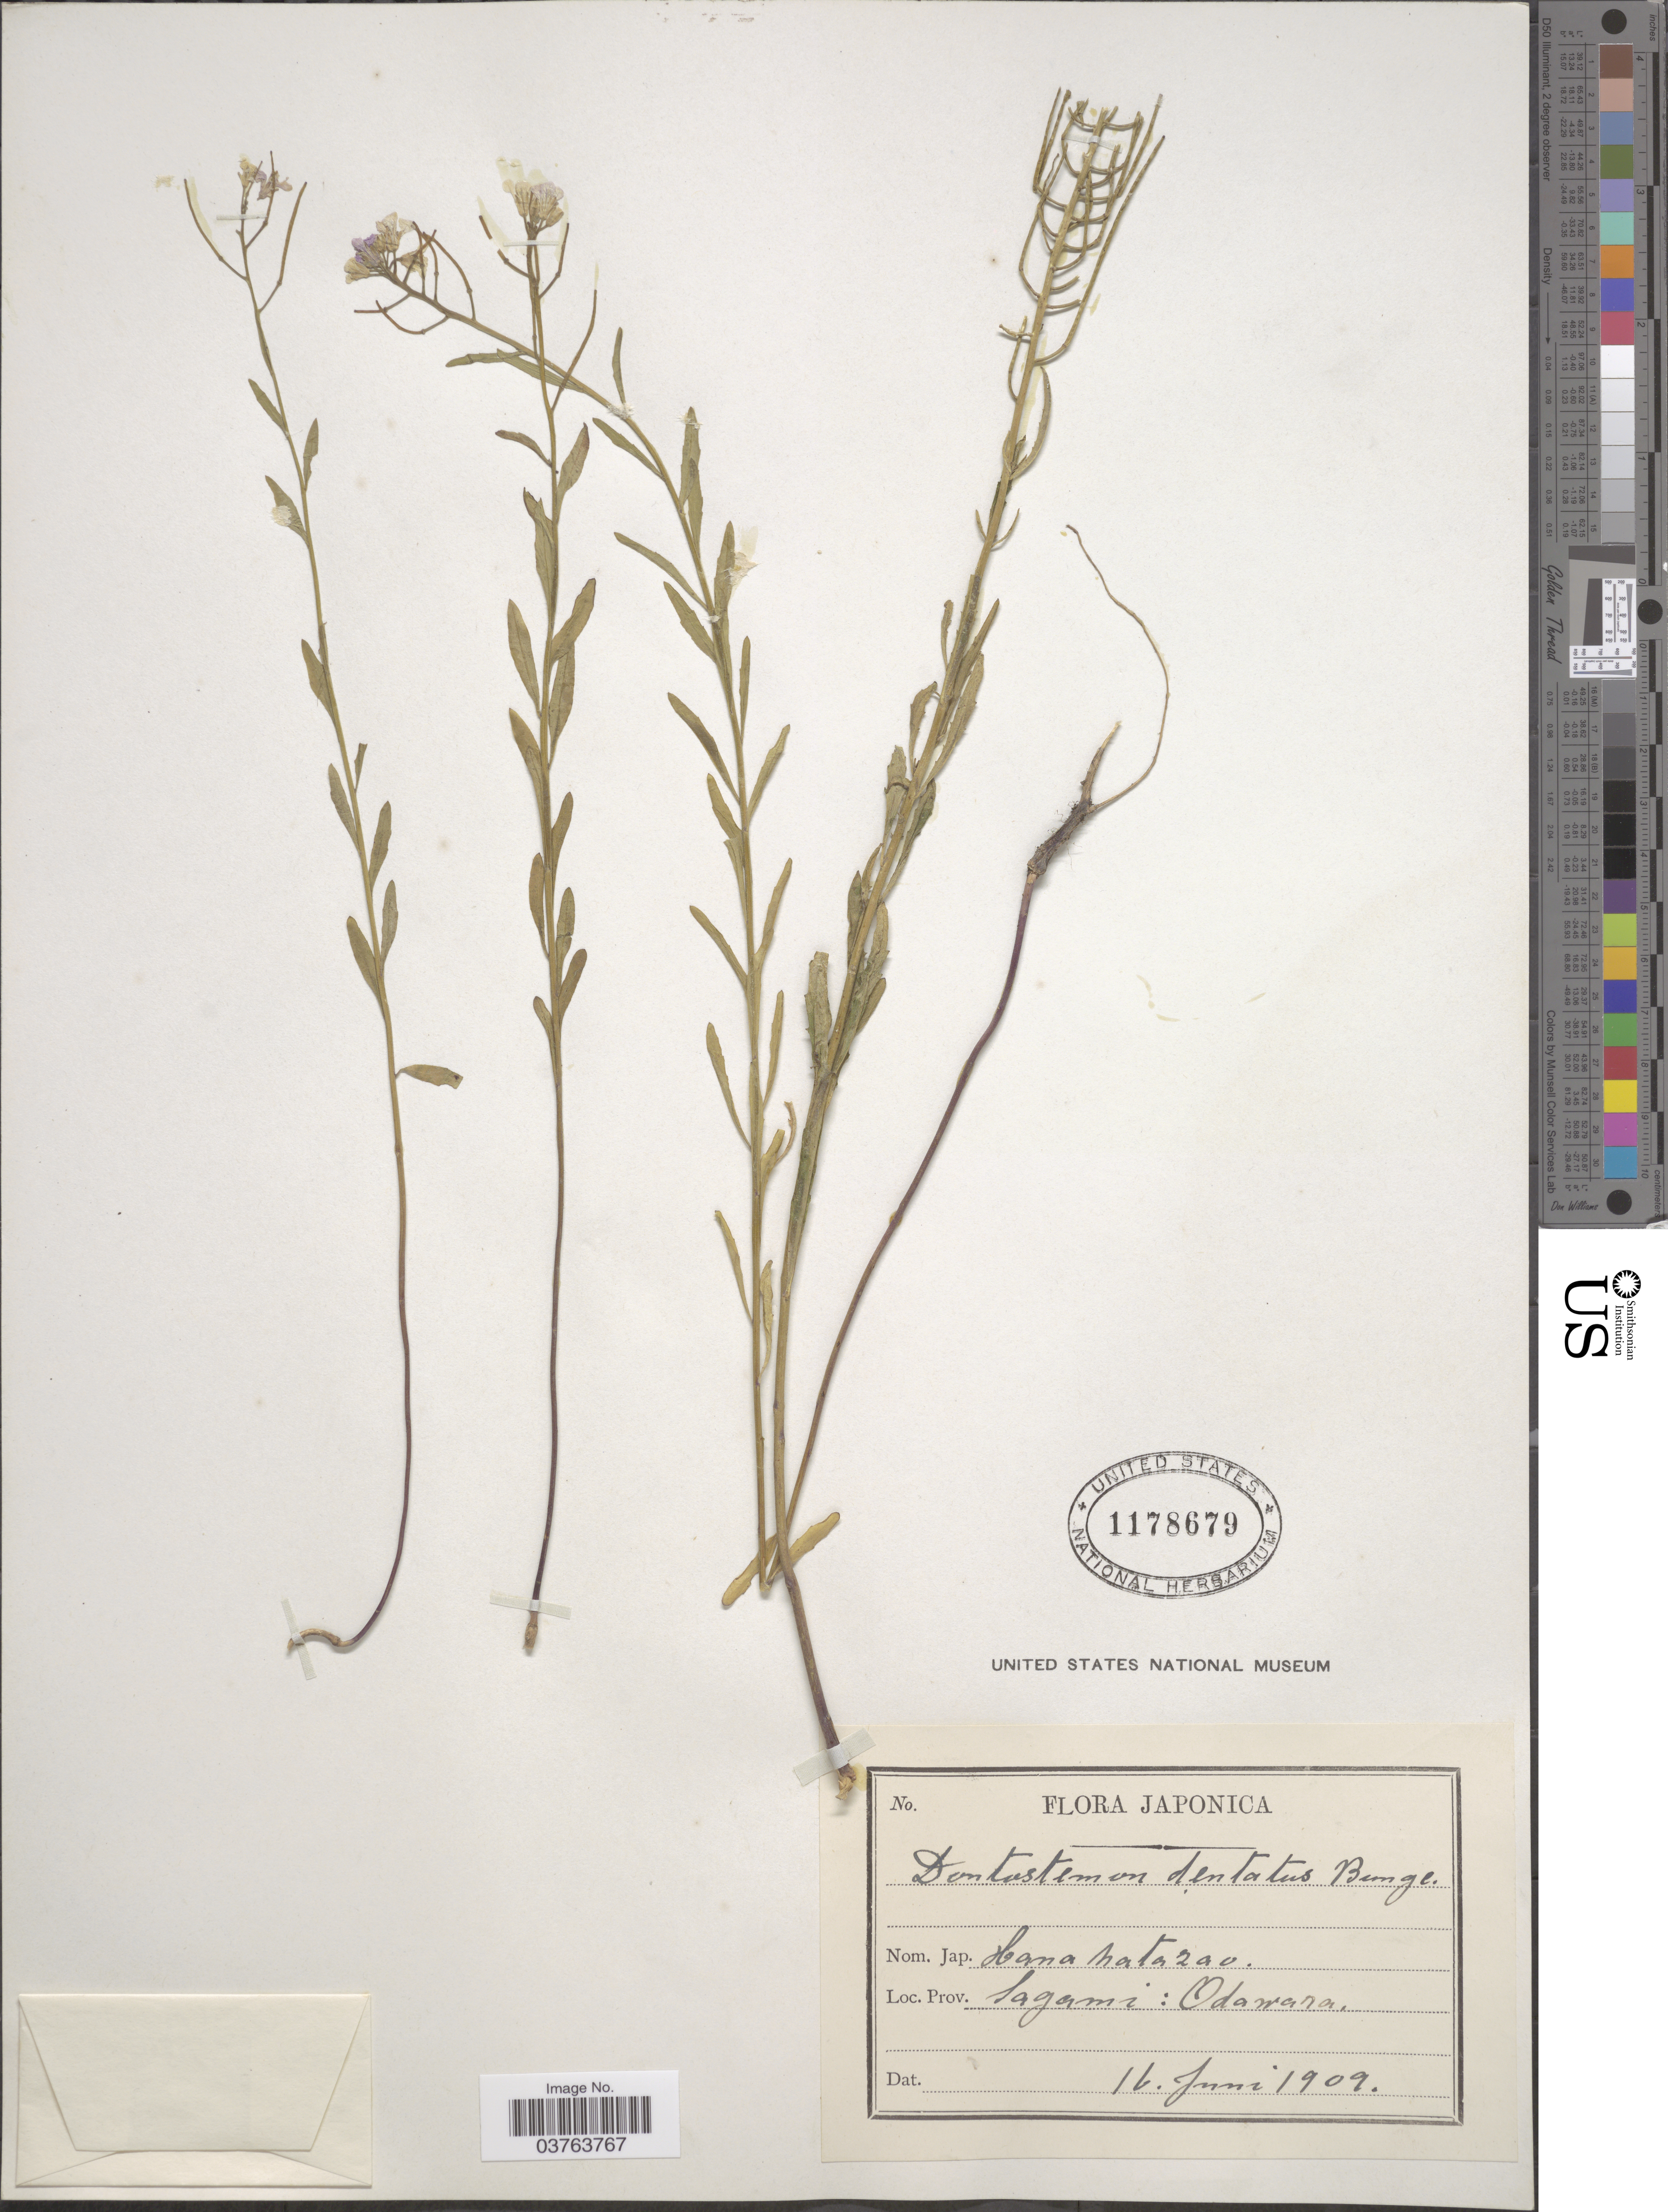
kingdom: Plantae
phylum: Tracheophyta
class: Magnoliopsida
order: Brassicales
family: Brassicaceae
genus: Dontostemon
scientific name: Dontostemon dentatus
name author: (Benge) Ledeb.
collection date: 1909-06-16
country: Japan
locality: Prov. Sagami: Odawara.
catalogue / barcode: US 1178679